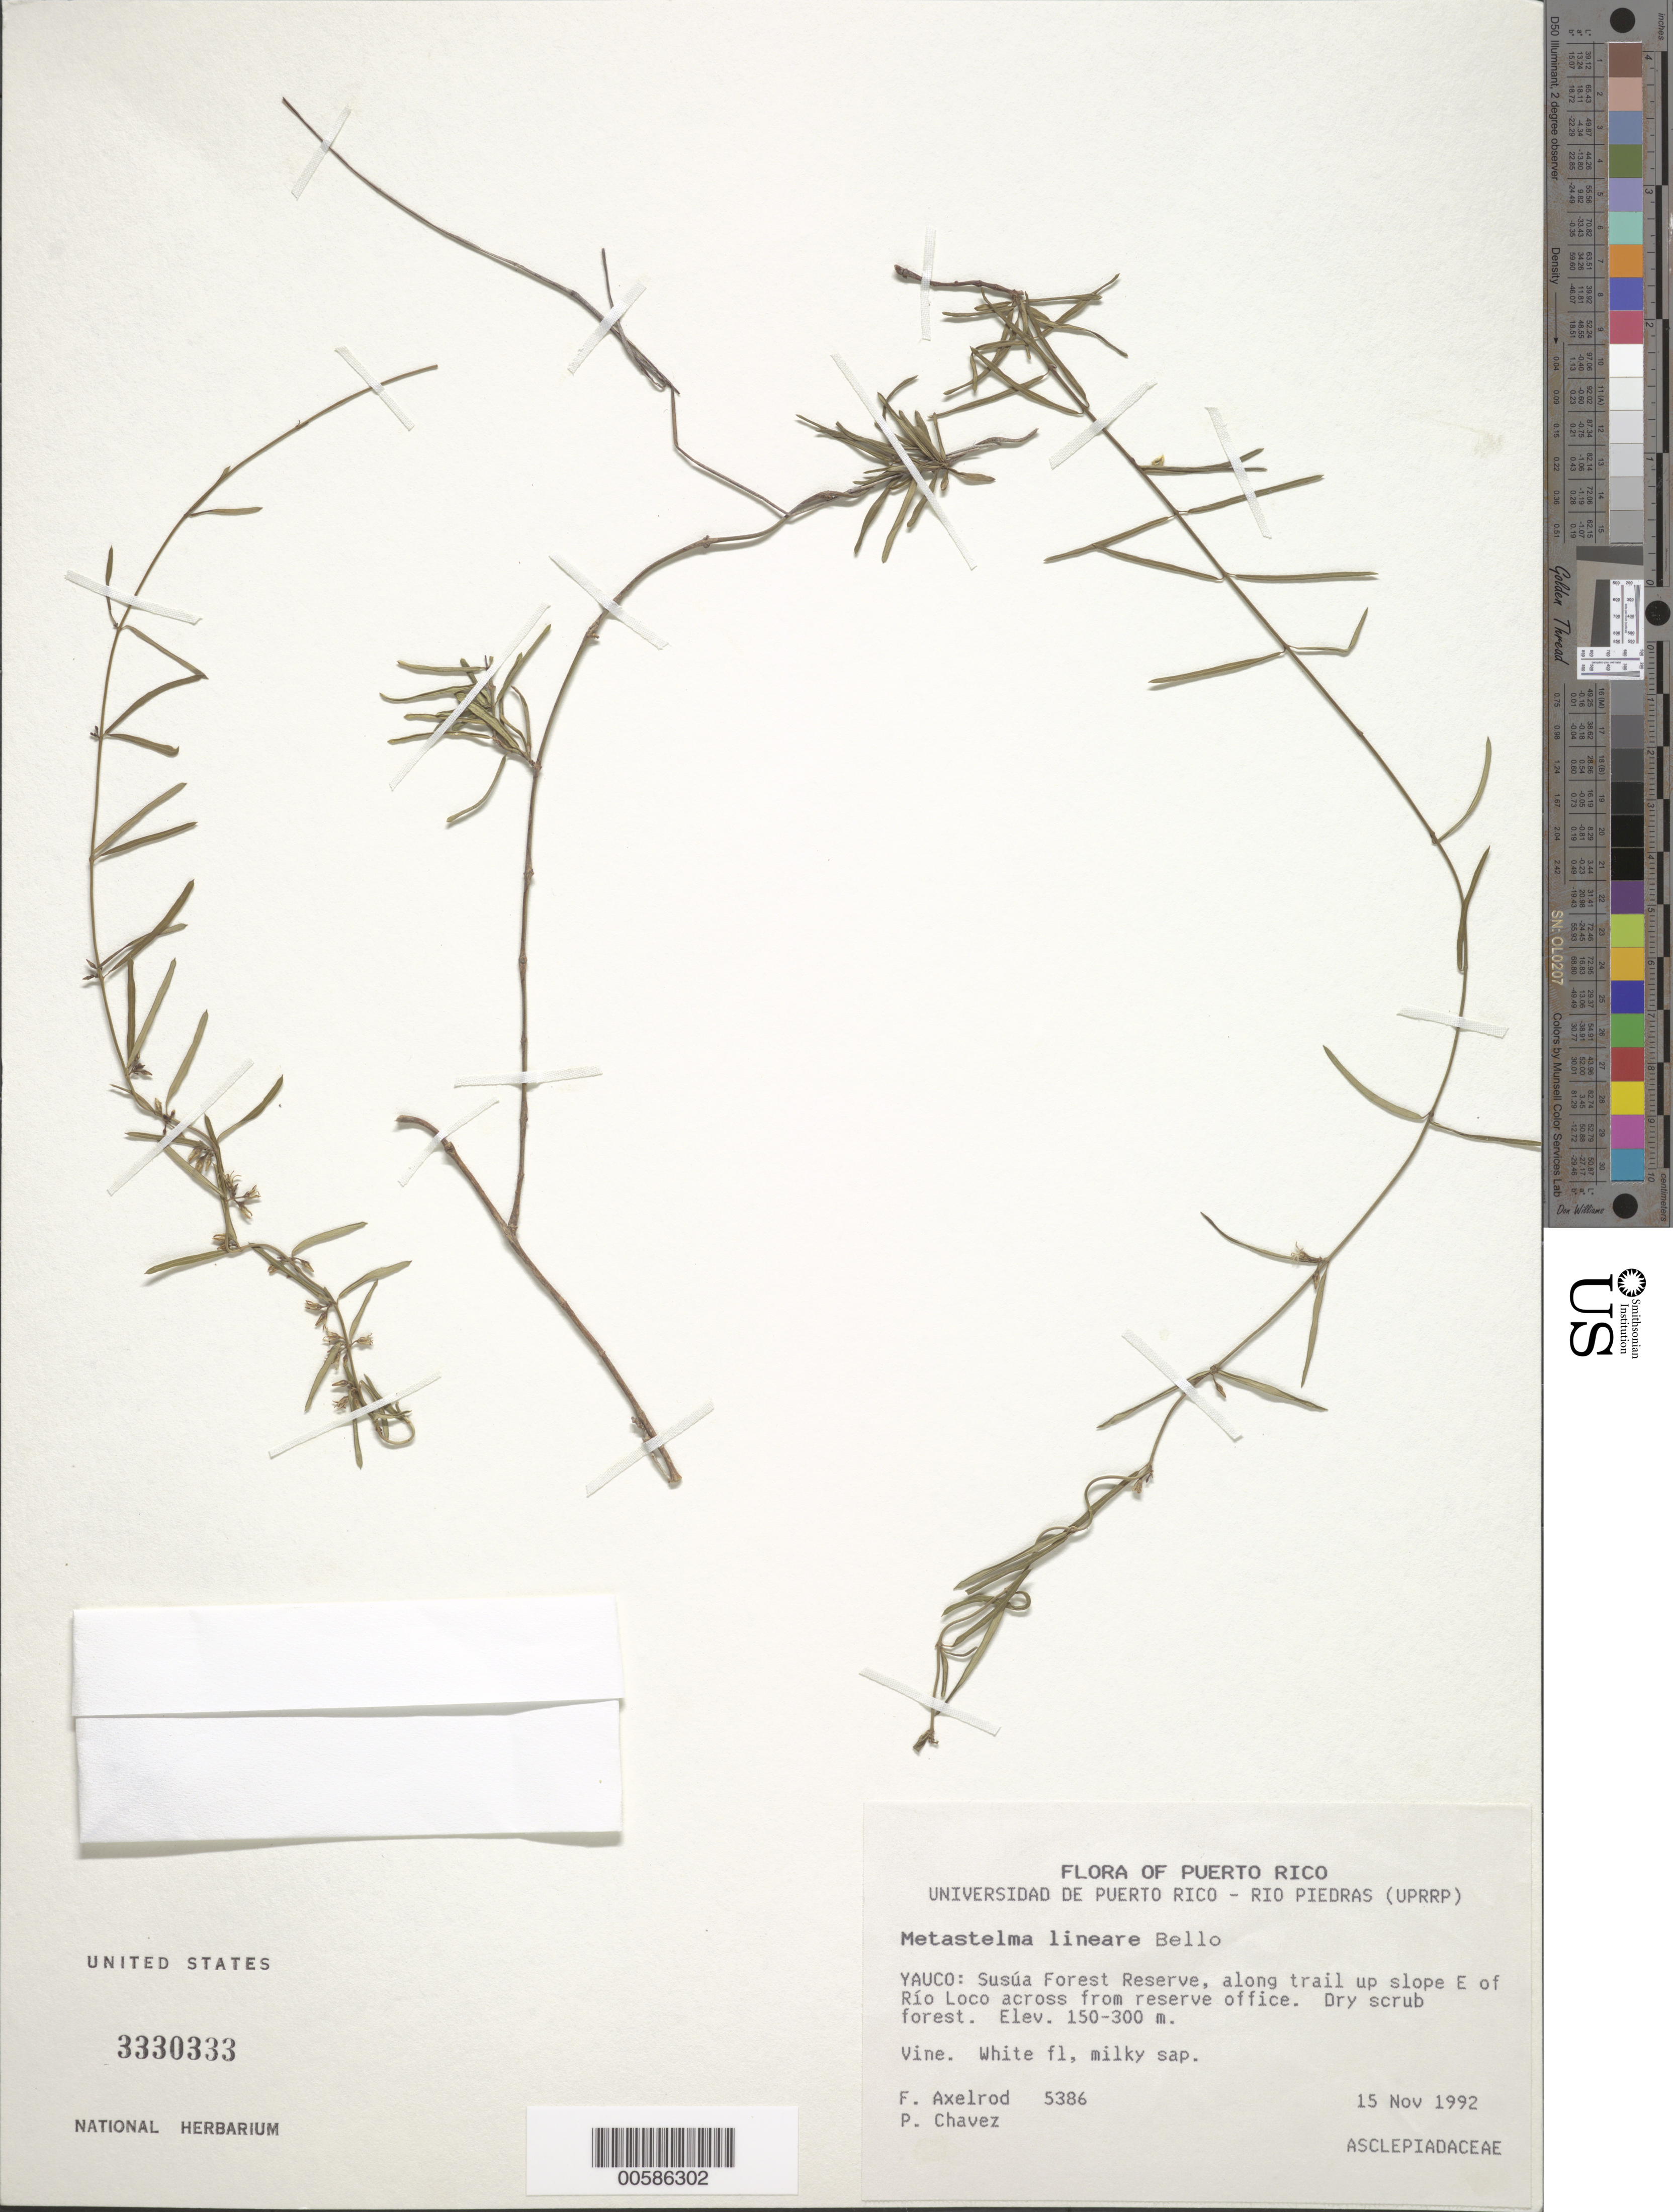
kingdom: Plantae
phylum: Tracheophyta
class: Magnoliopsida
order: Gentianales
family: Apocynaceae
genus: Metastelma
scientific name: Metastelma lineare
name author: Bello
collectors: F. S. Axelrod & P. Chavez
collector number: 5386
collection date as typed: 15 Nov 1992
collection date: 1992-11-15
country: Puerto Rico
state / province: Yauco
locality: Yauco: Susúa Forest Reserve, along trail up slope E of Río Loco, across from reserve office.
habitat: dry, scrub forest.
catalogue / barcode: US 3330333